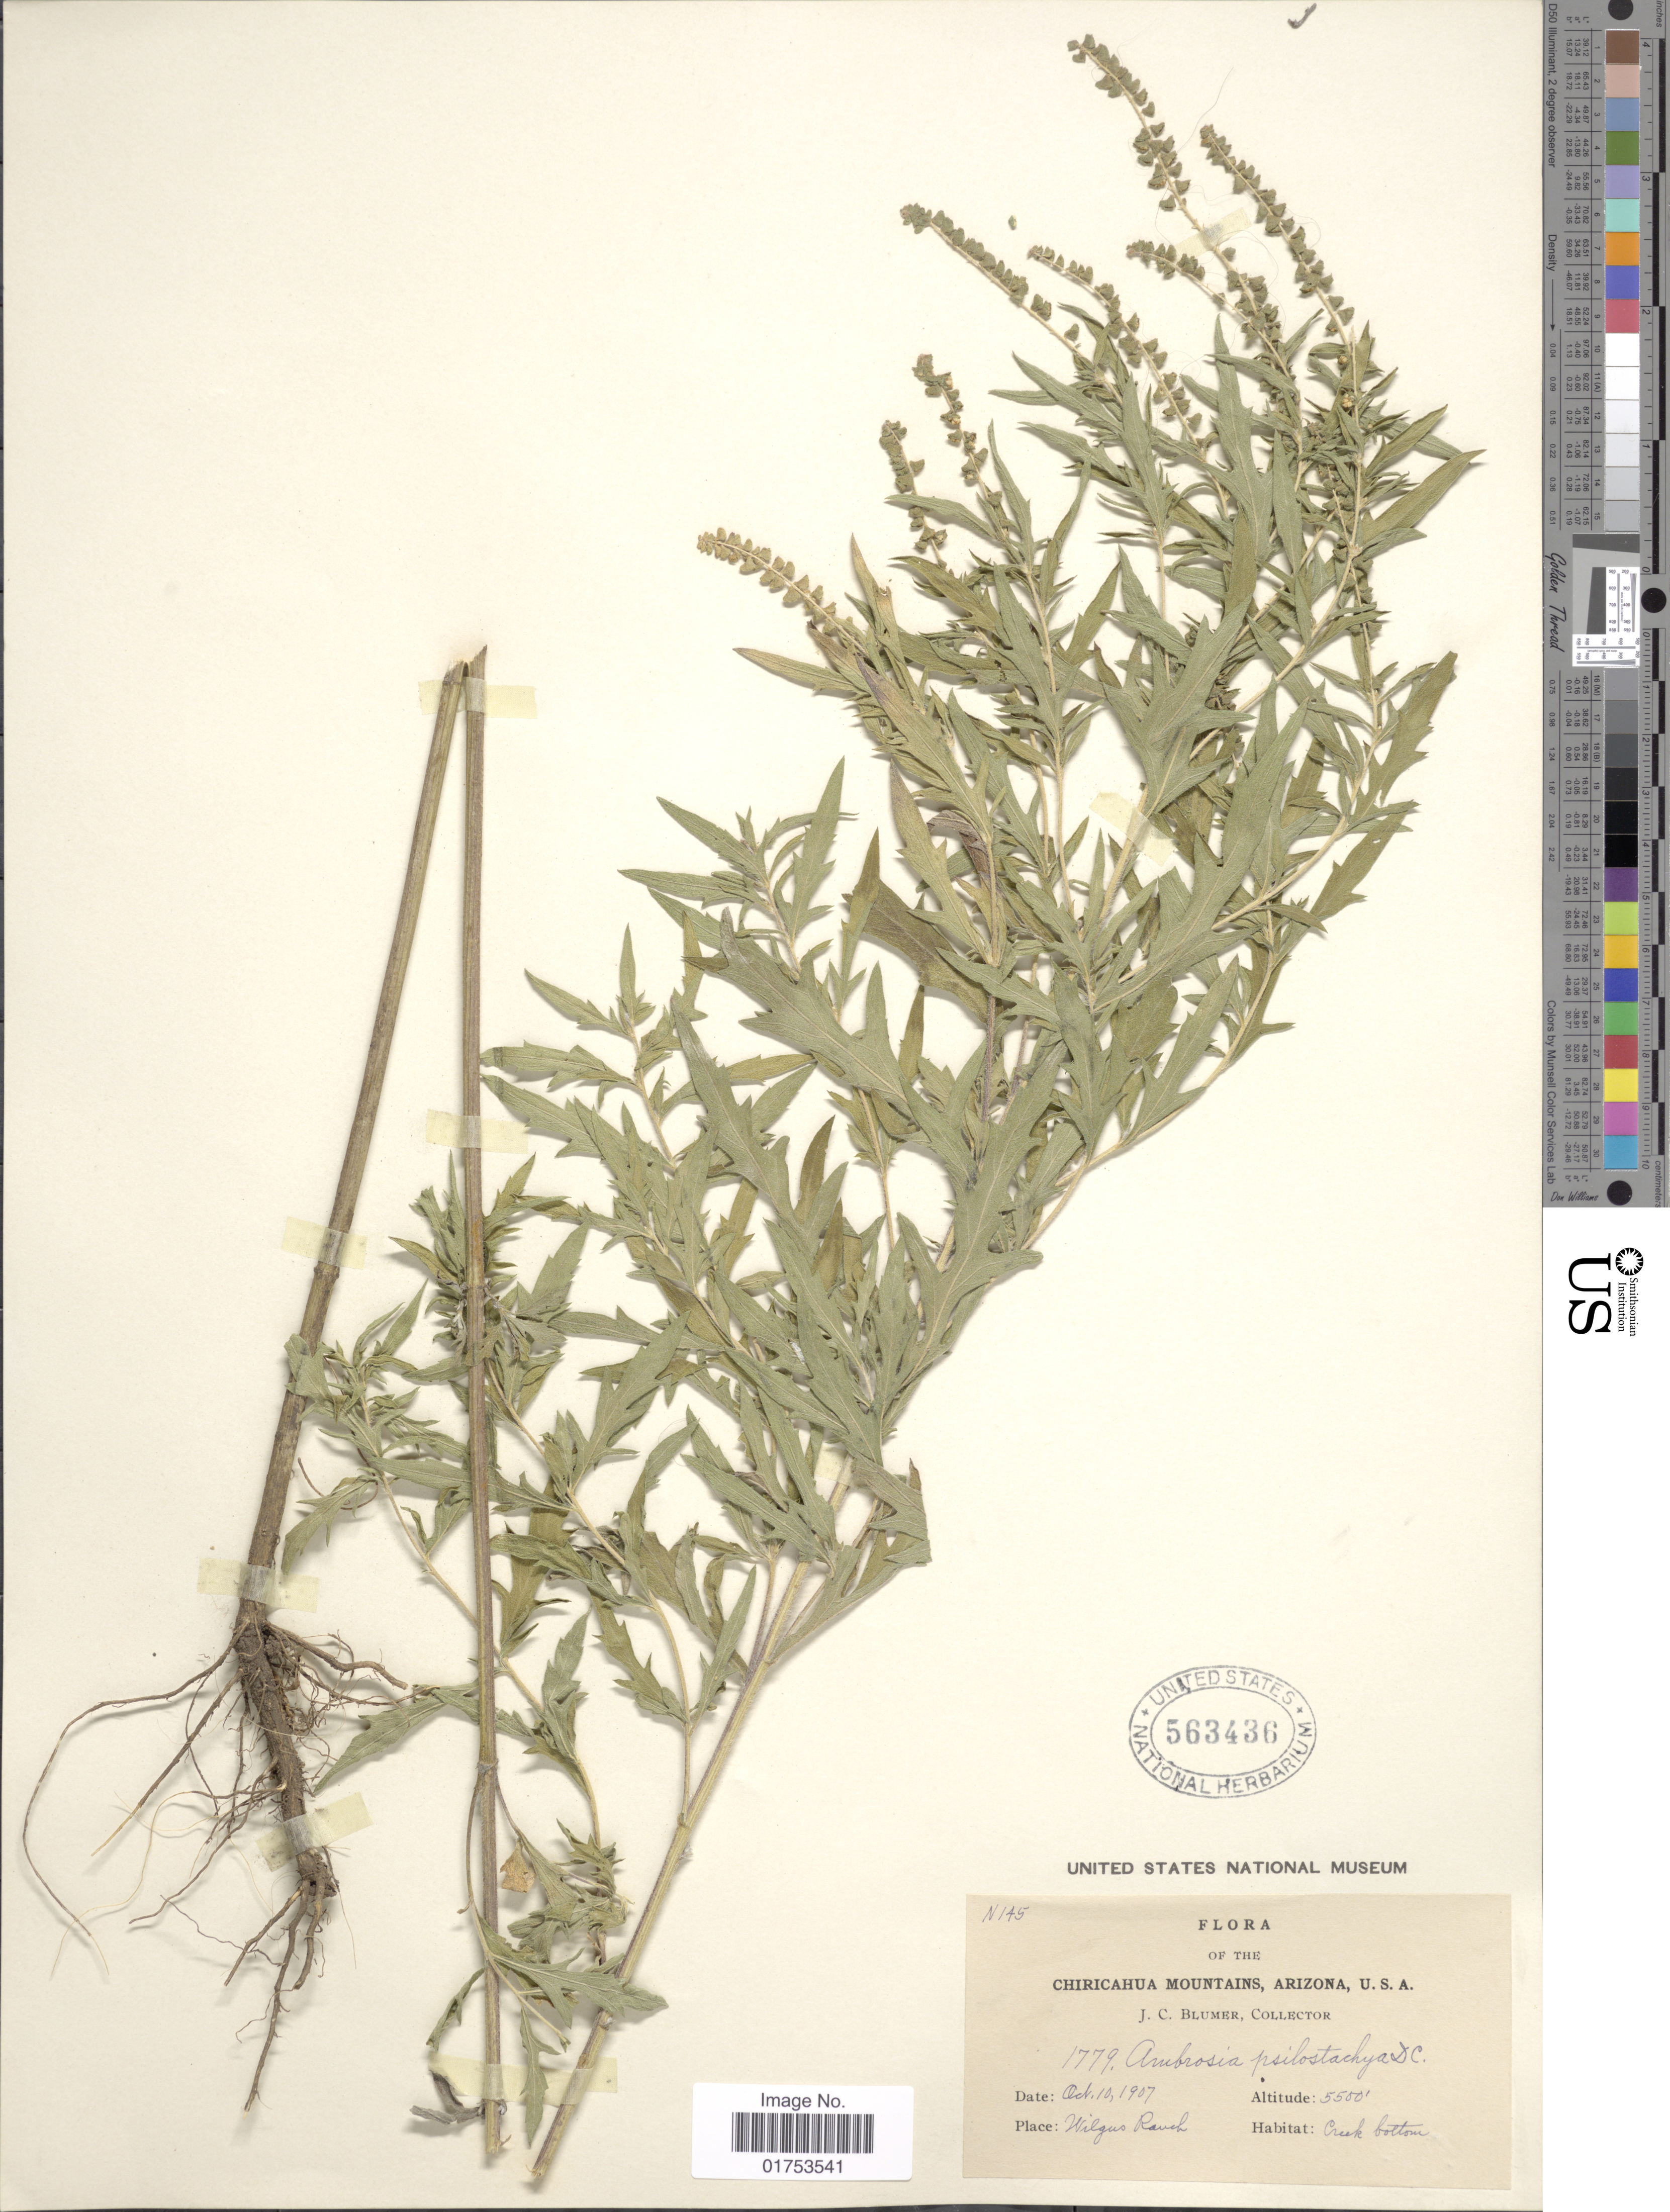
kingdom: Plantae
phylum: Tracheophyta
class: Magnoliopsida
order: Asterales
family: Asteraceae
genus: Ambrosia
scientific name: Ambrosia psilostachya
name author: DC.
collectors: J. C. Blumer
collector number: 1779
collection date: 1907-10-10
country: United States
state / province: Arizona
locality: Chiricahua Mountains, Wilgus Ranch, Creek bottom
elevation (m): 1676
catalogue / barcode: US 563436